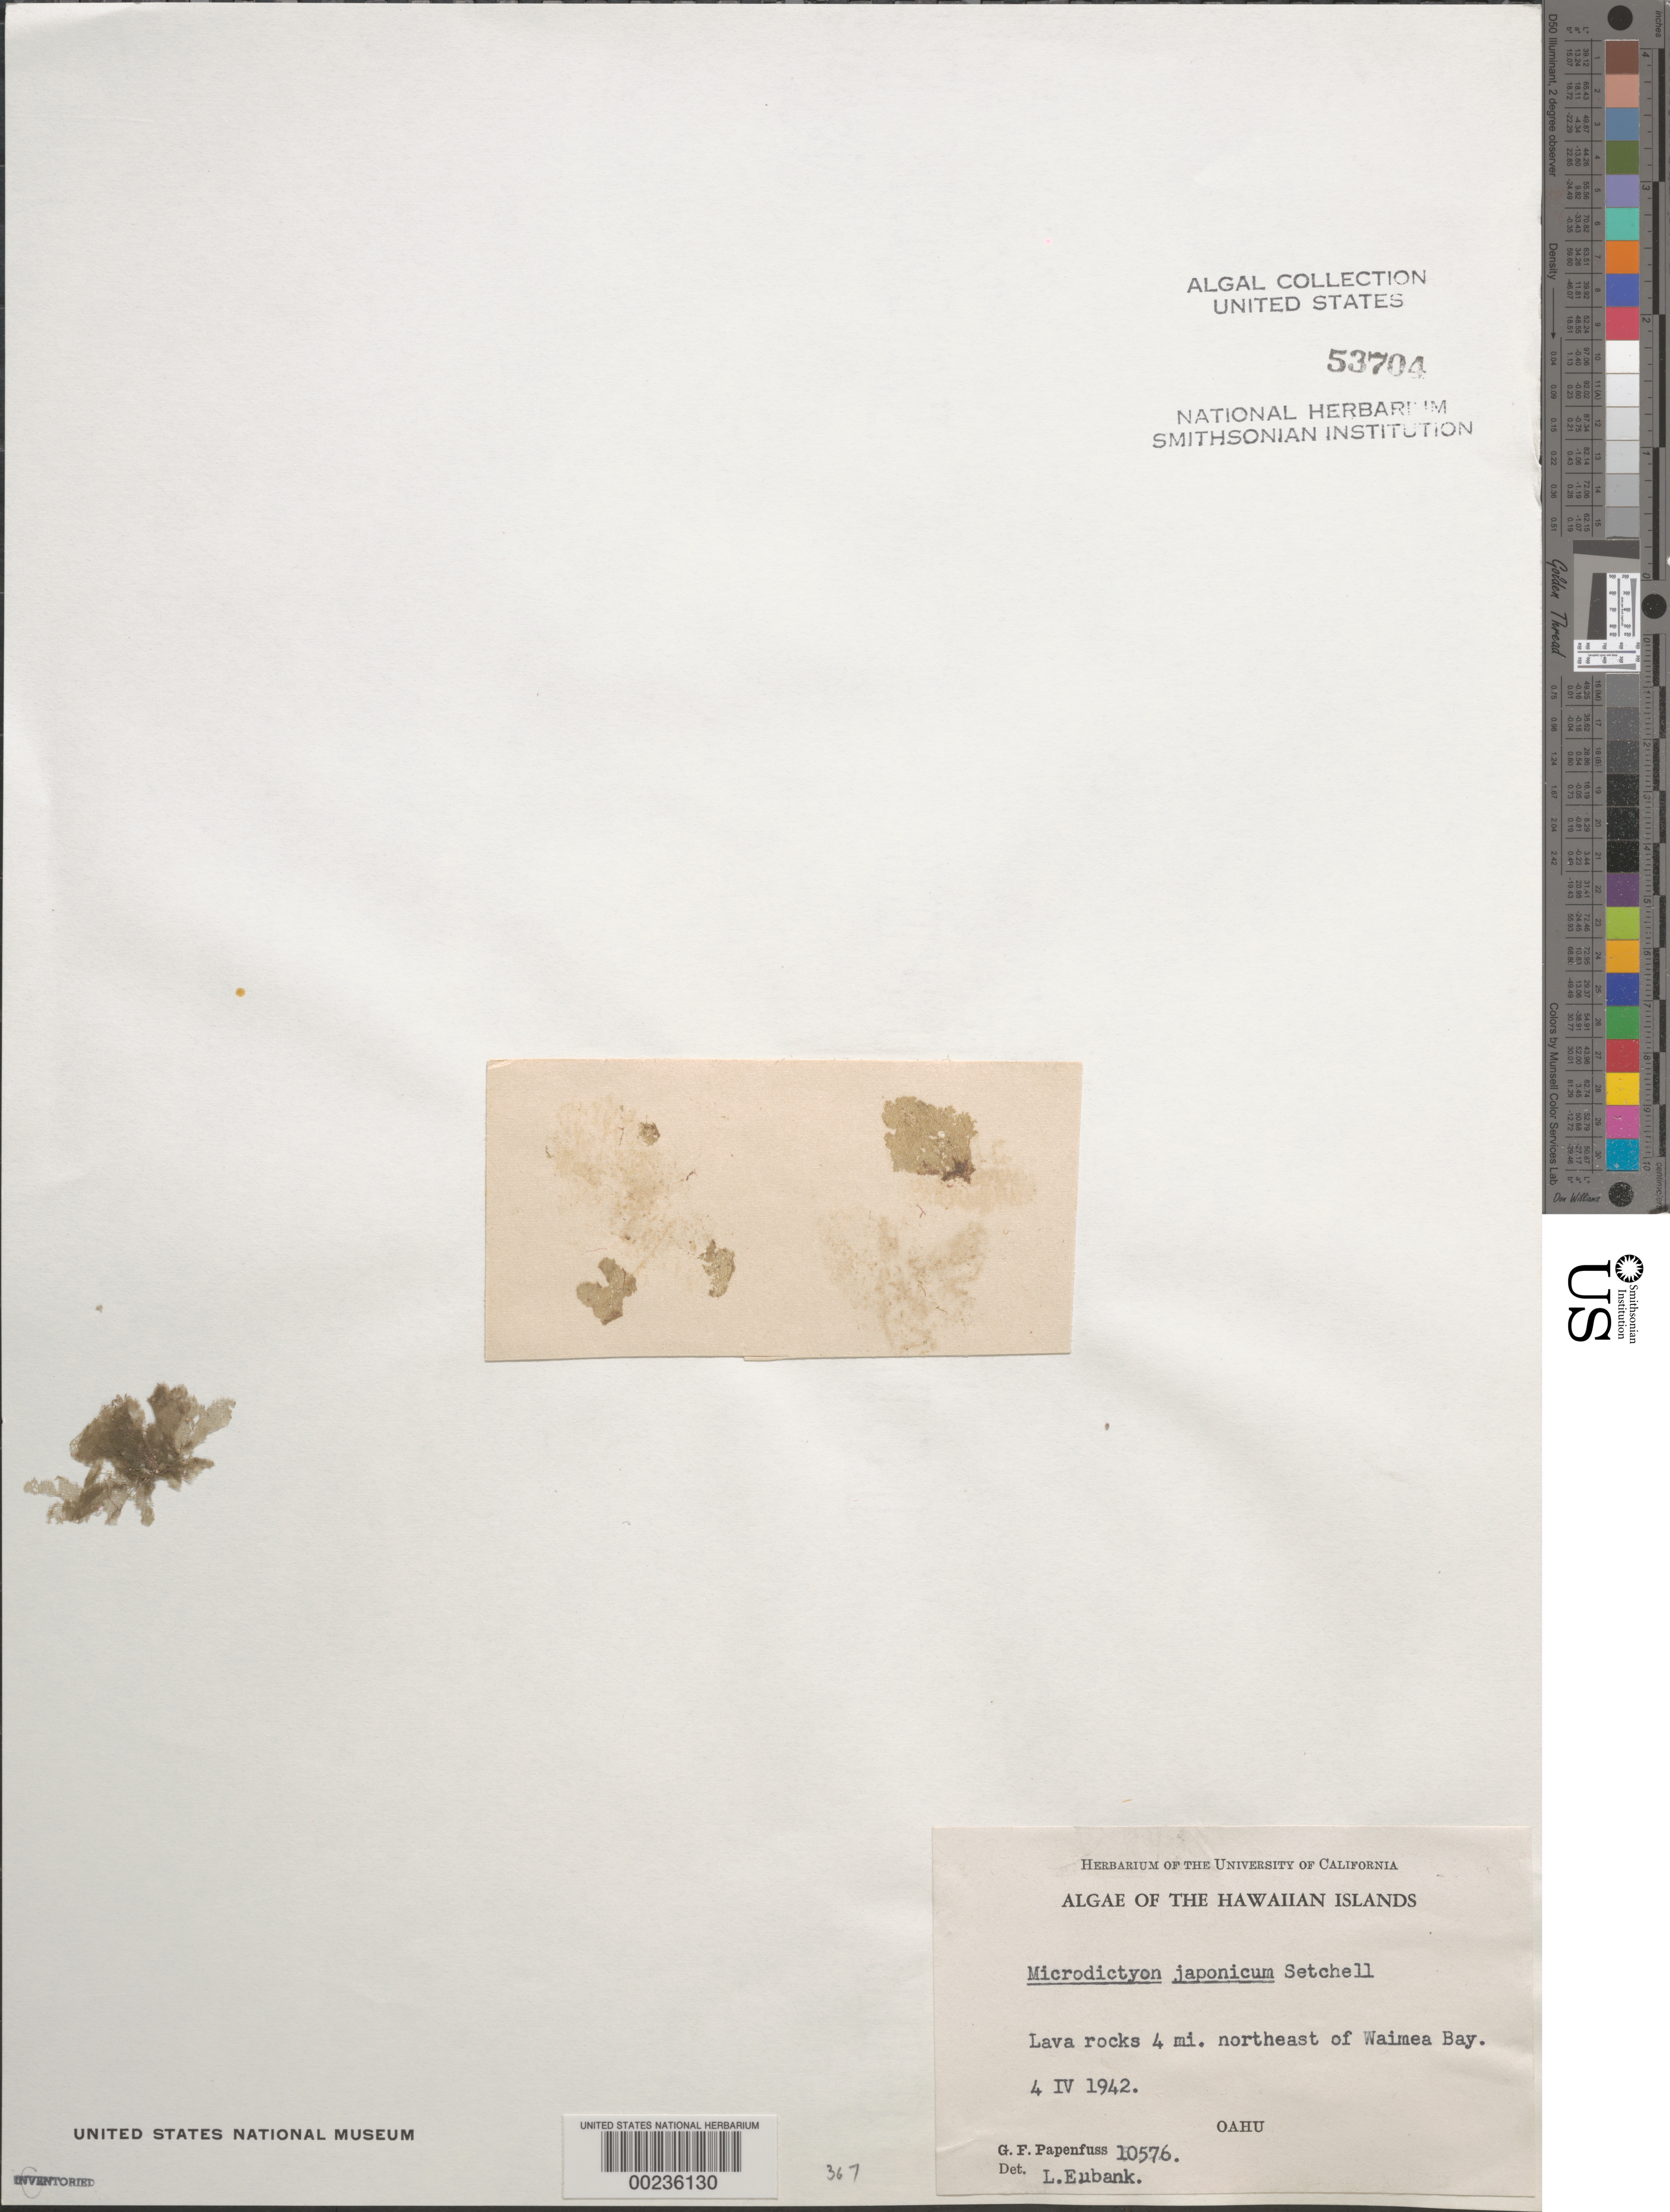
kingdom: Plantae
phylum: Chlorophyta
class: Ulvophyceae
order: Cladophorales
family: Anadyomenaceae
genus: Microdictyon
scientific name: Microdictyon japonicum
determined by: Eubank, L. L.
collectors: G. Papenfuss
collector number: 10576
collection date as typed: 04 Apr 1942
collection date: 1942-04-04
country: United States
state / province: Hawaii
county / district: Honolulu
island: Oahu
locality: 4 miles northeast of Waimea Bay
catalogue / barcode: US 53704